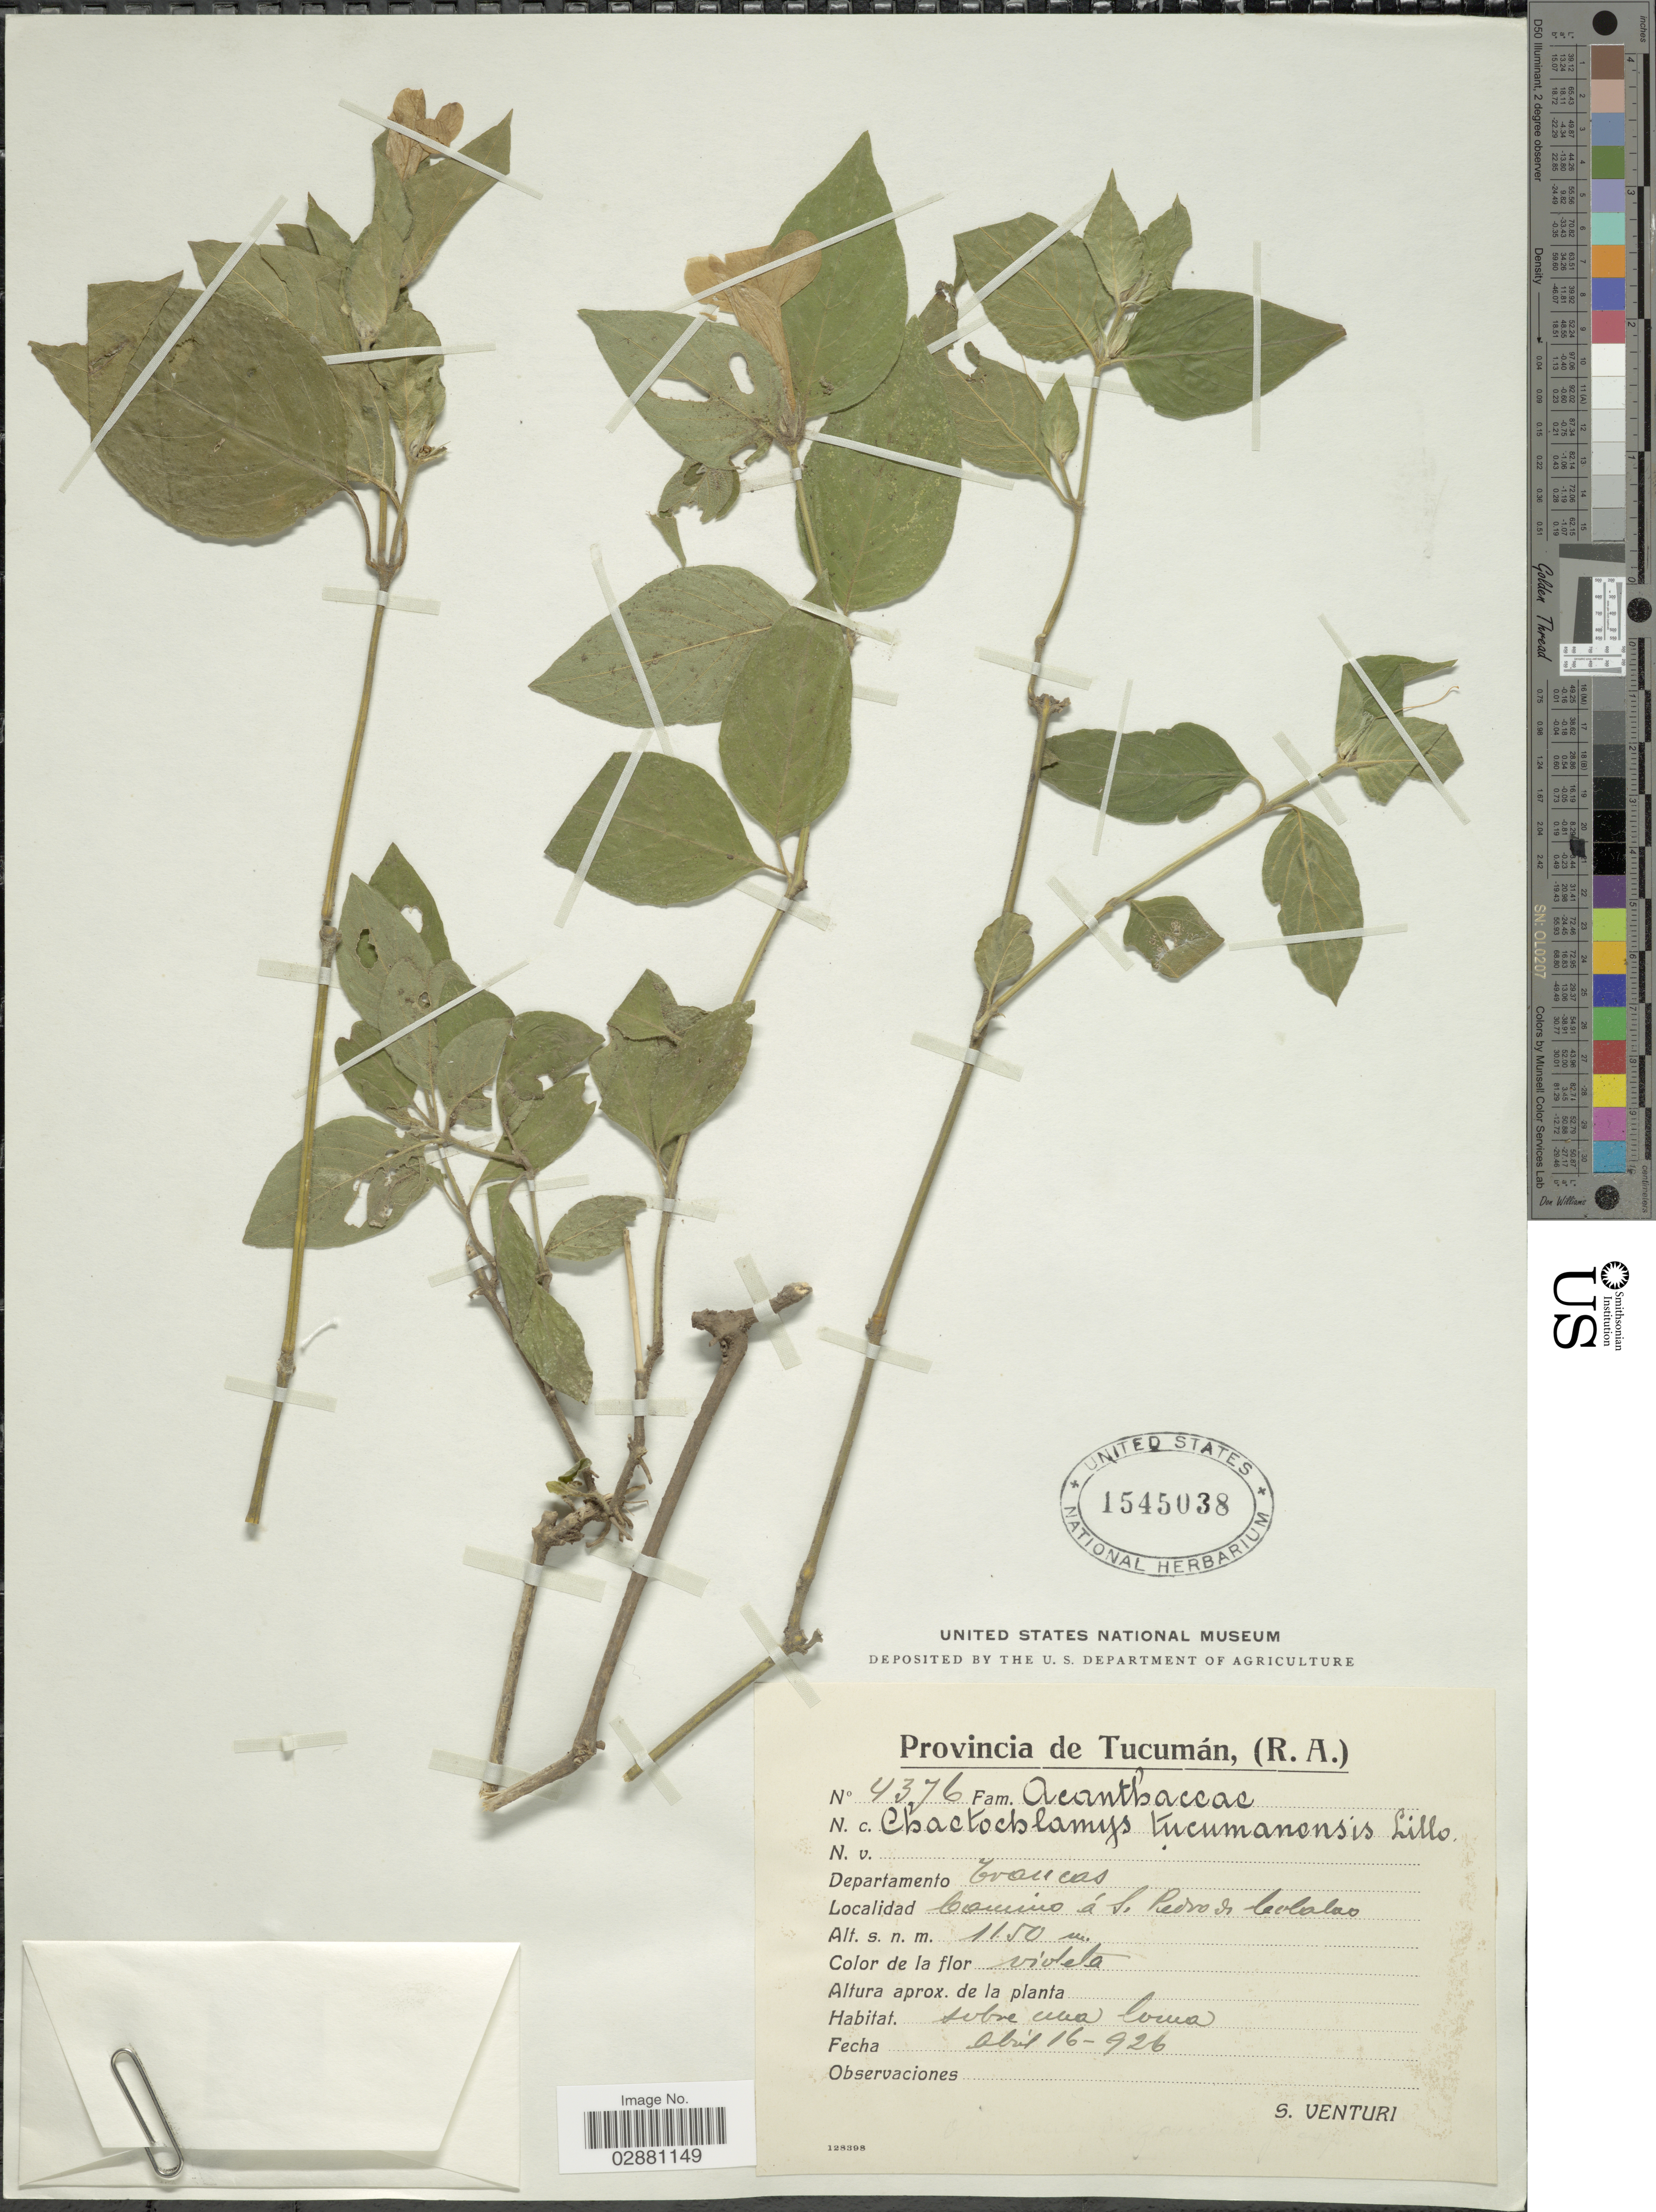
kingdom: Plantae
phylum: Tracheophyta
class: Magnoliopsida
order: Lamiales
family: Acanthaceae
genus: Justicia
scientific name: Justicia thunbergioides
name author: (Lindau) Leonard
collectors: S. Venturi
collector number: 4376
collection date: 1926-04-16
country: Argentina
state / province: Tucuman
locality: Provincia de Tucumán, (R.A.). Departamento Trancas. Camino á S. Pedro de Colalao.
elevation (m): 1150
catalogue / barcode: US 1545038